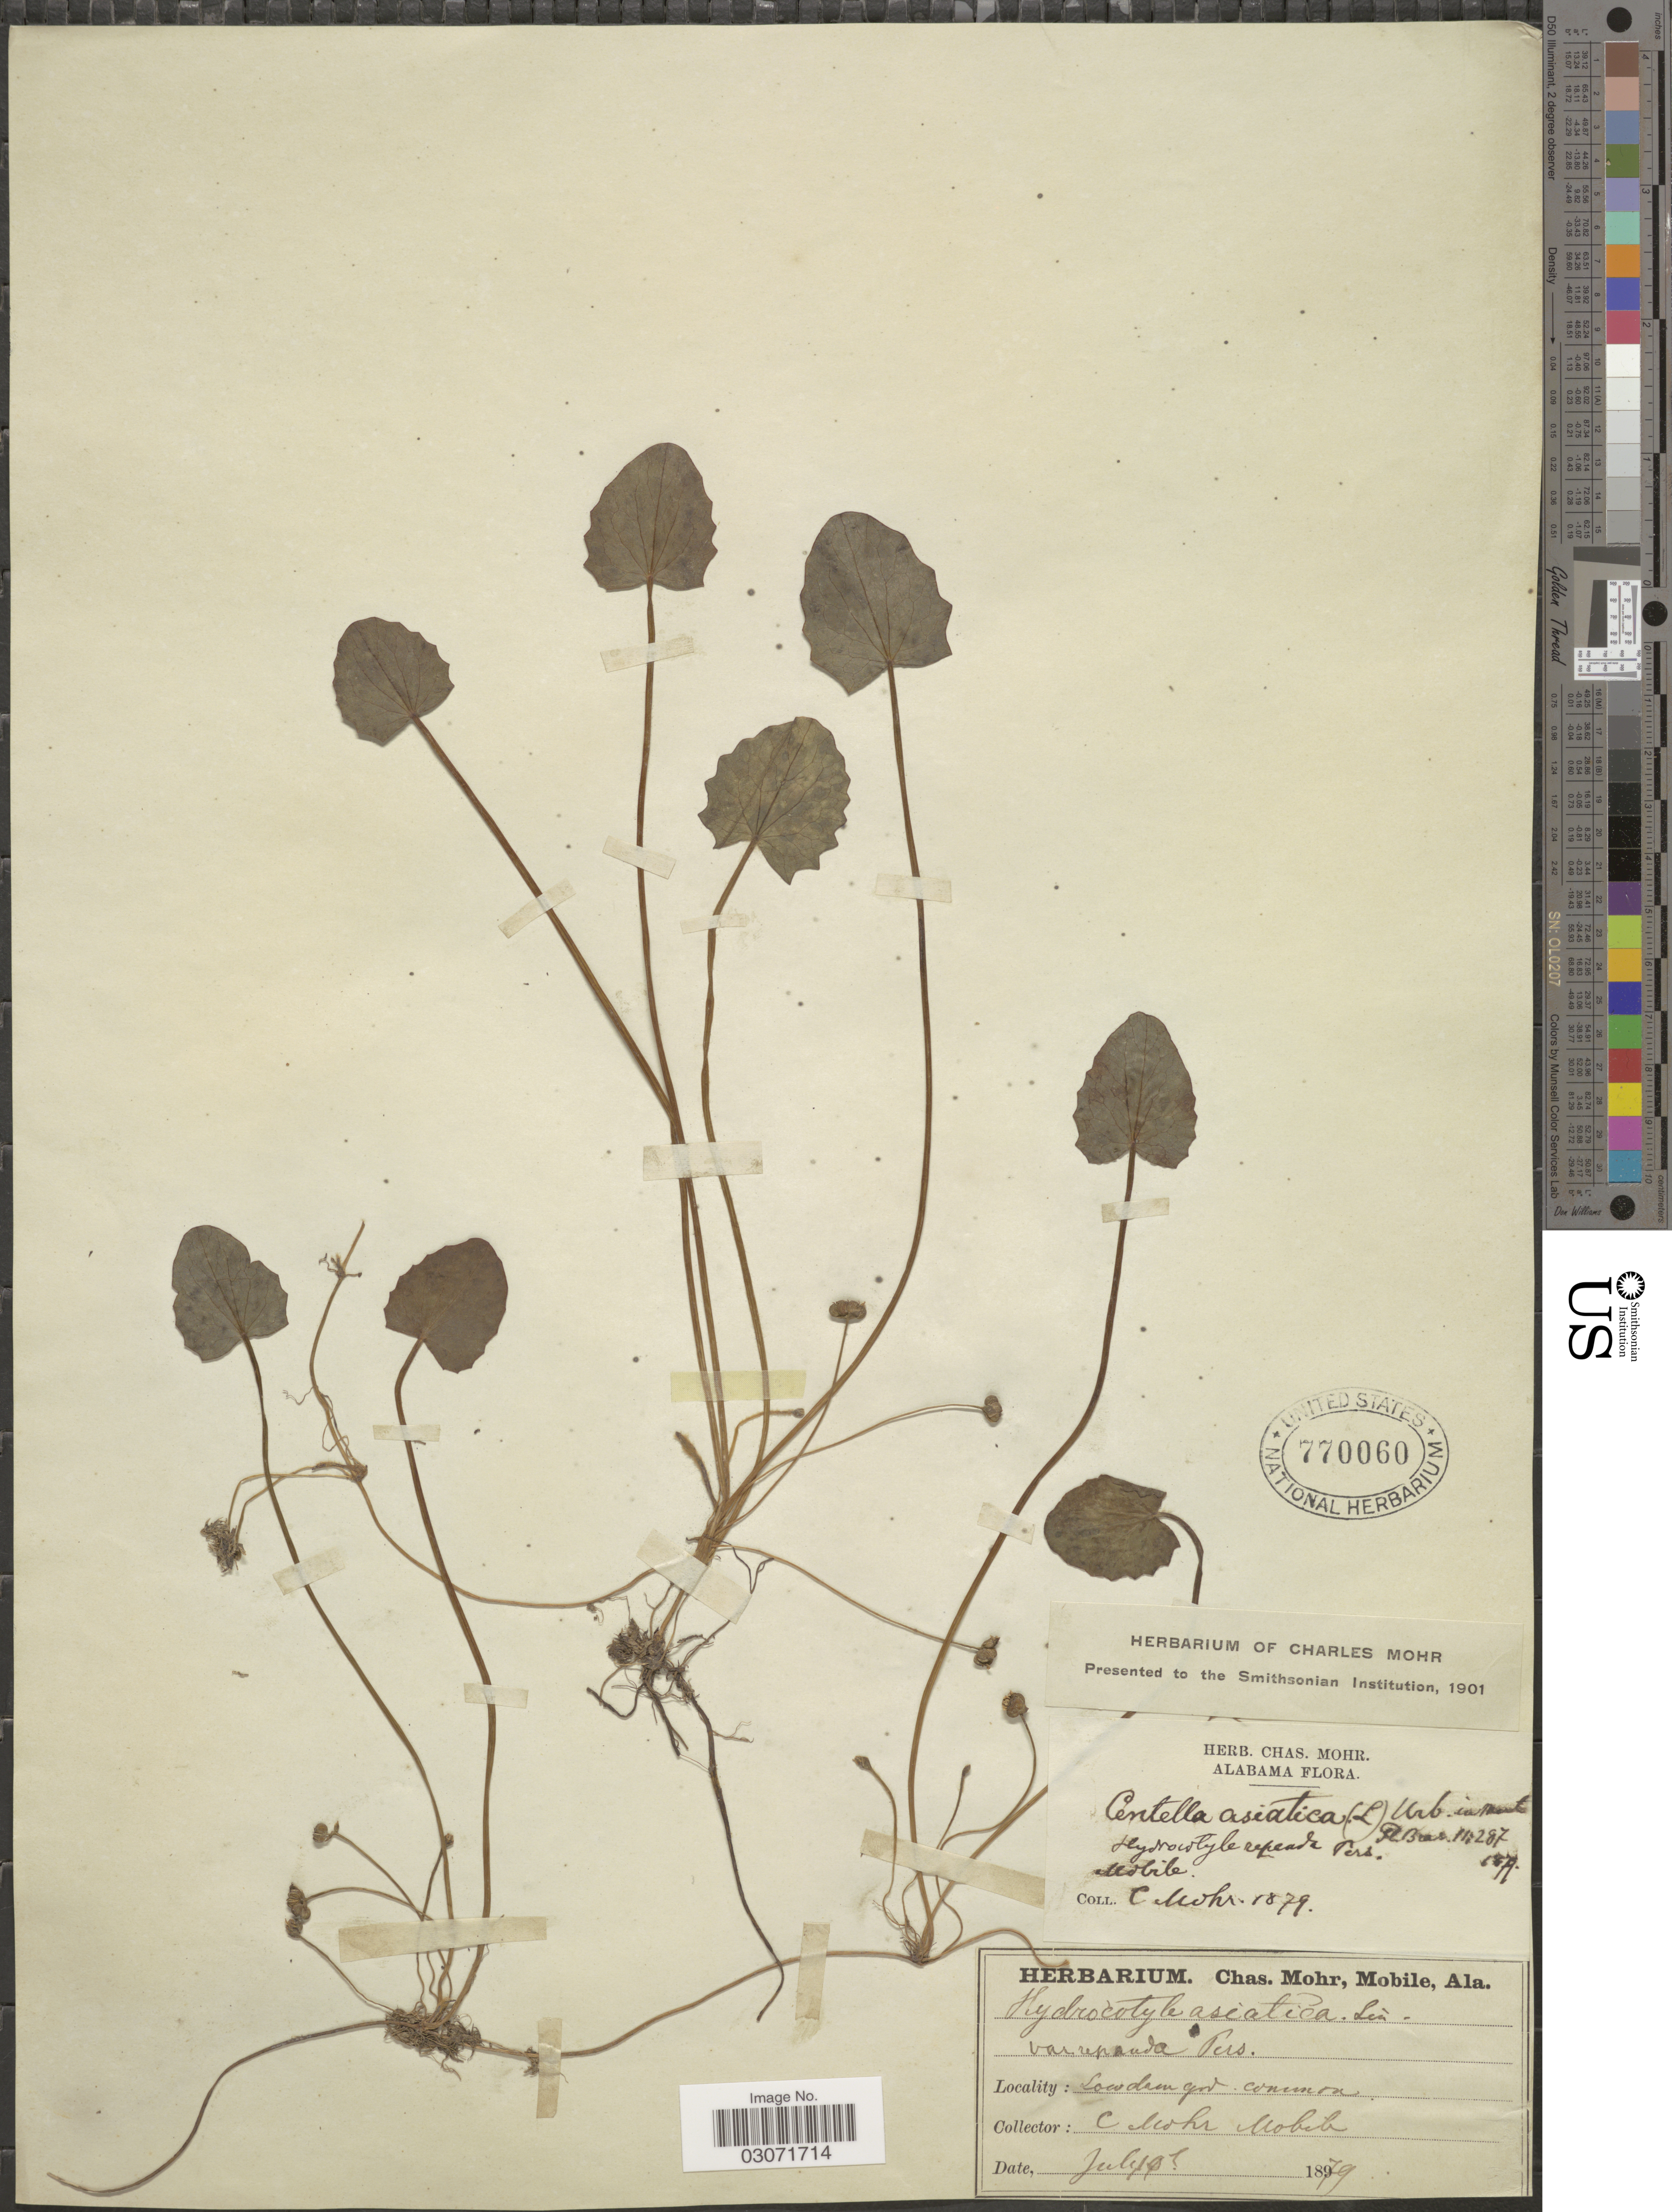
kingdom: Plantae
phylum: Tracheophyta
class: Magnoliopsida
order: Apiales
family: Apiaceae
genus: Centella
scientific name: Centella asiatica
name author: (L.) Urb.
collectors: Mohr, C. T. (herbarium)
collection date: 1879-07-09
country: United States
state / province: Alabama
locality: Mobile.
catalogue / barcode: US 770060